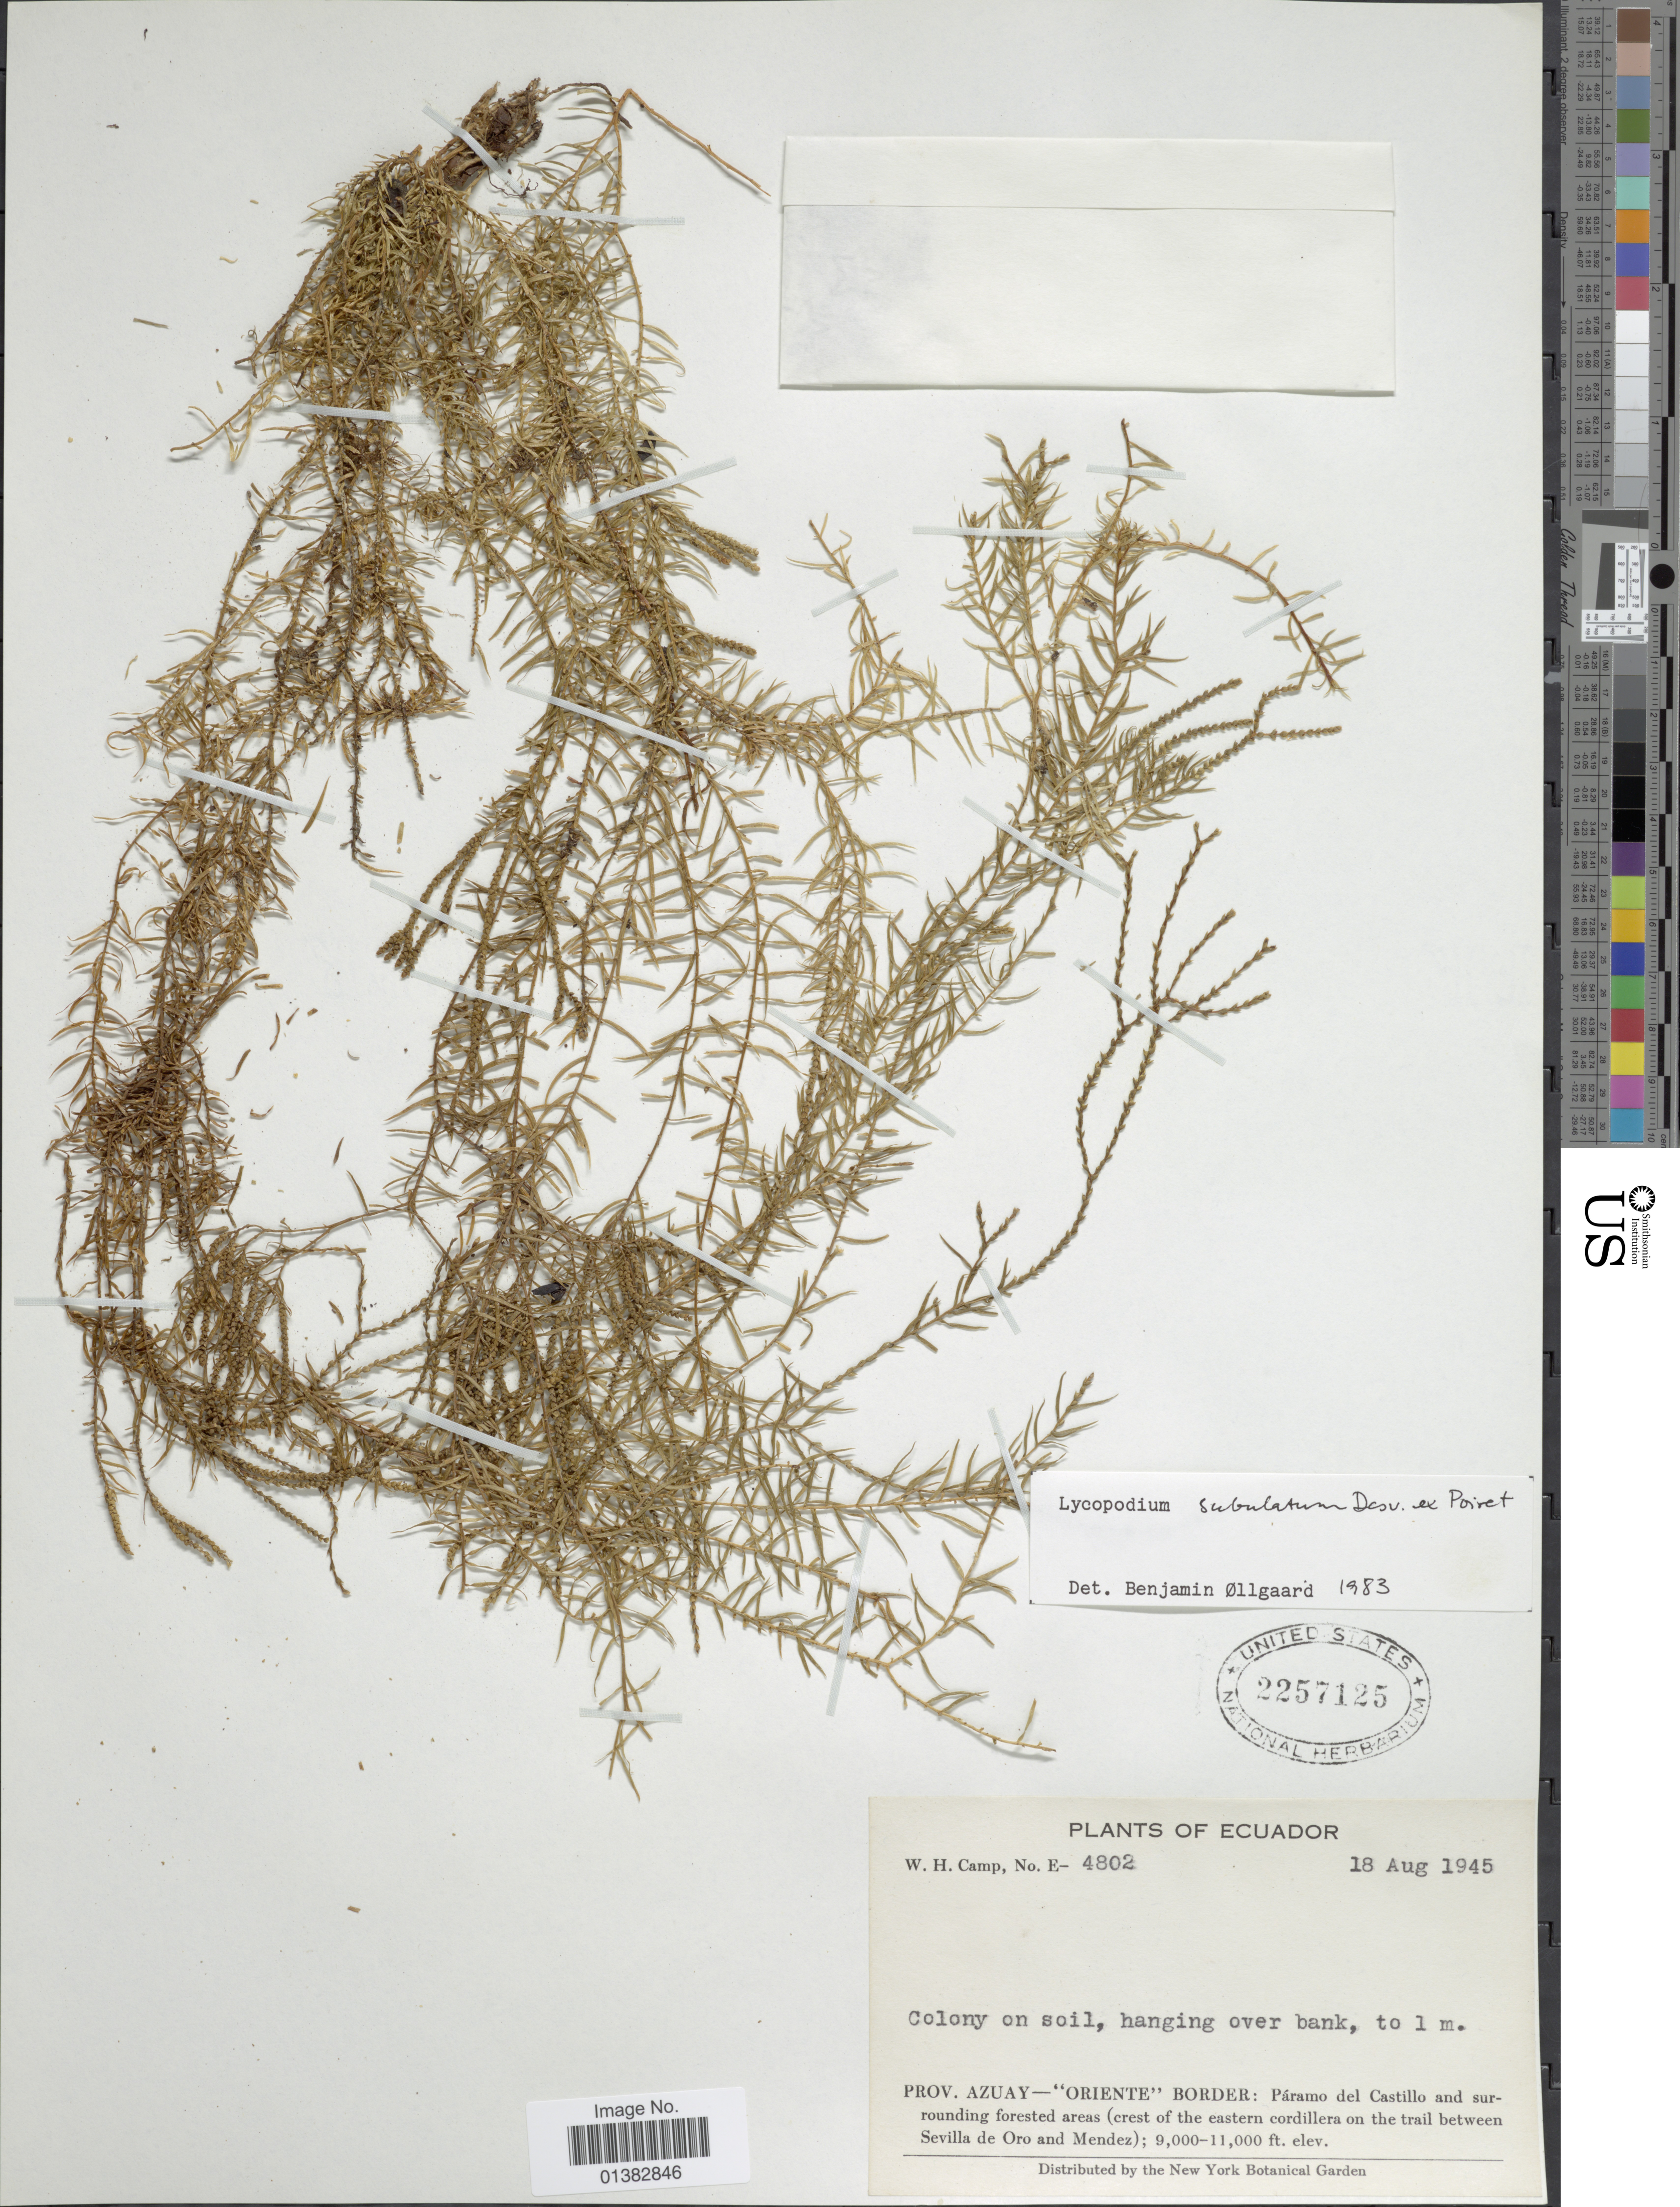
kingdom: Plantae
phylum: Tracheophyta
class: Lycopodiopsida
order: Lycopodiales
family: Lycopodiaceae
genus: Phlegmariurus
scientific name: Phlegmariurus subulatus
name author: (Desv. ex Poir.) B. Øllg.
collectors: W. H. Camp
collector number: E-4802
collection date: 1945-08-18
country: Ecuador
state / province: Azuay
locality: Oriente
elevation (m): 2743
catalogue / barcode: US 2257125